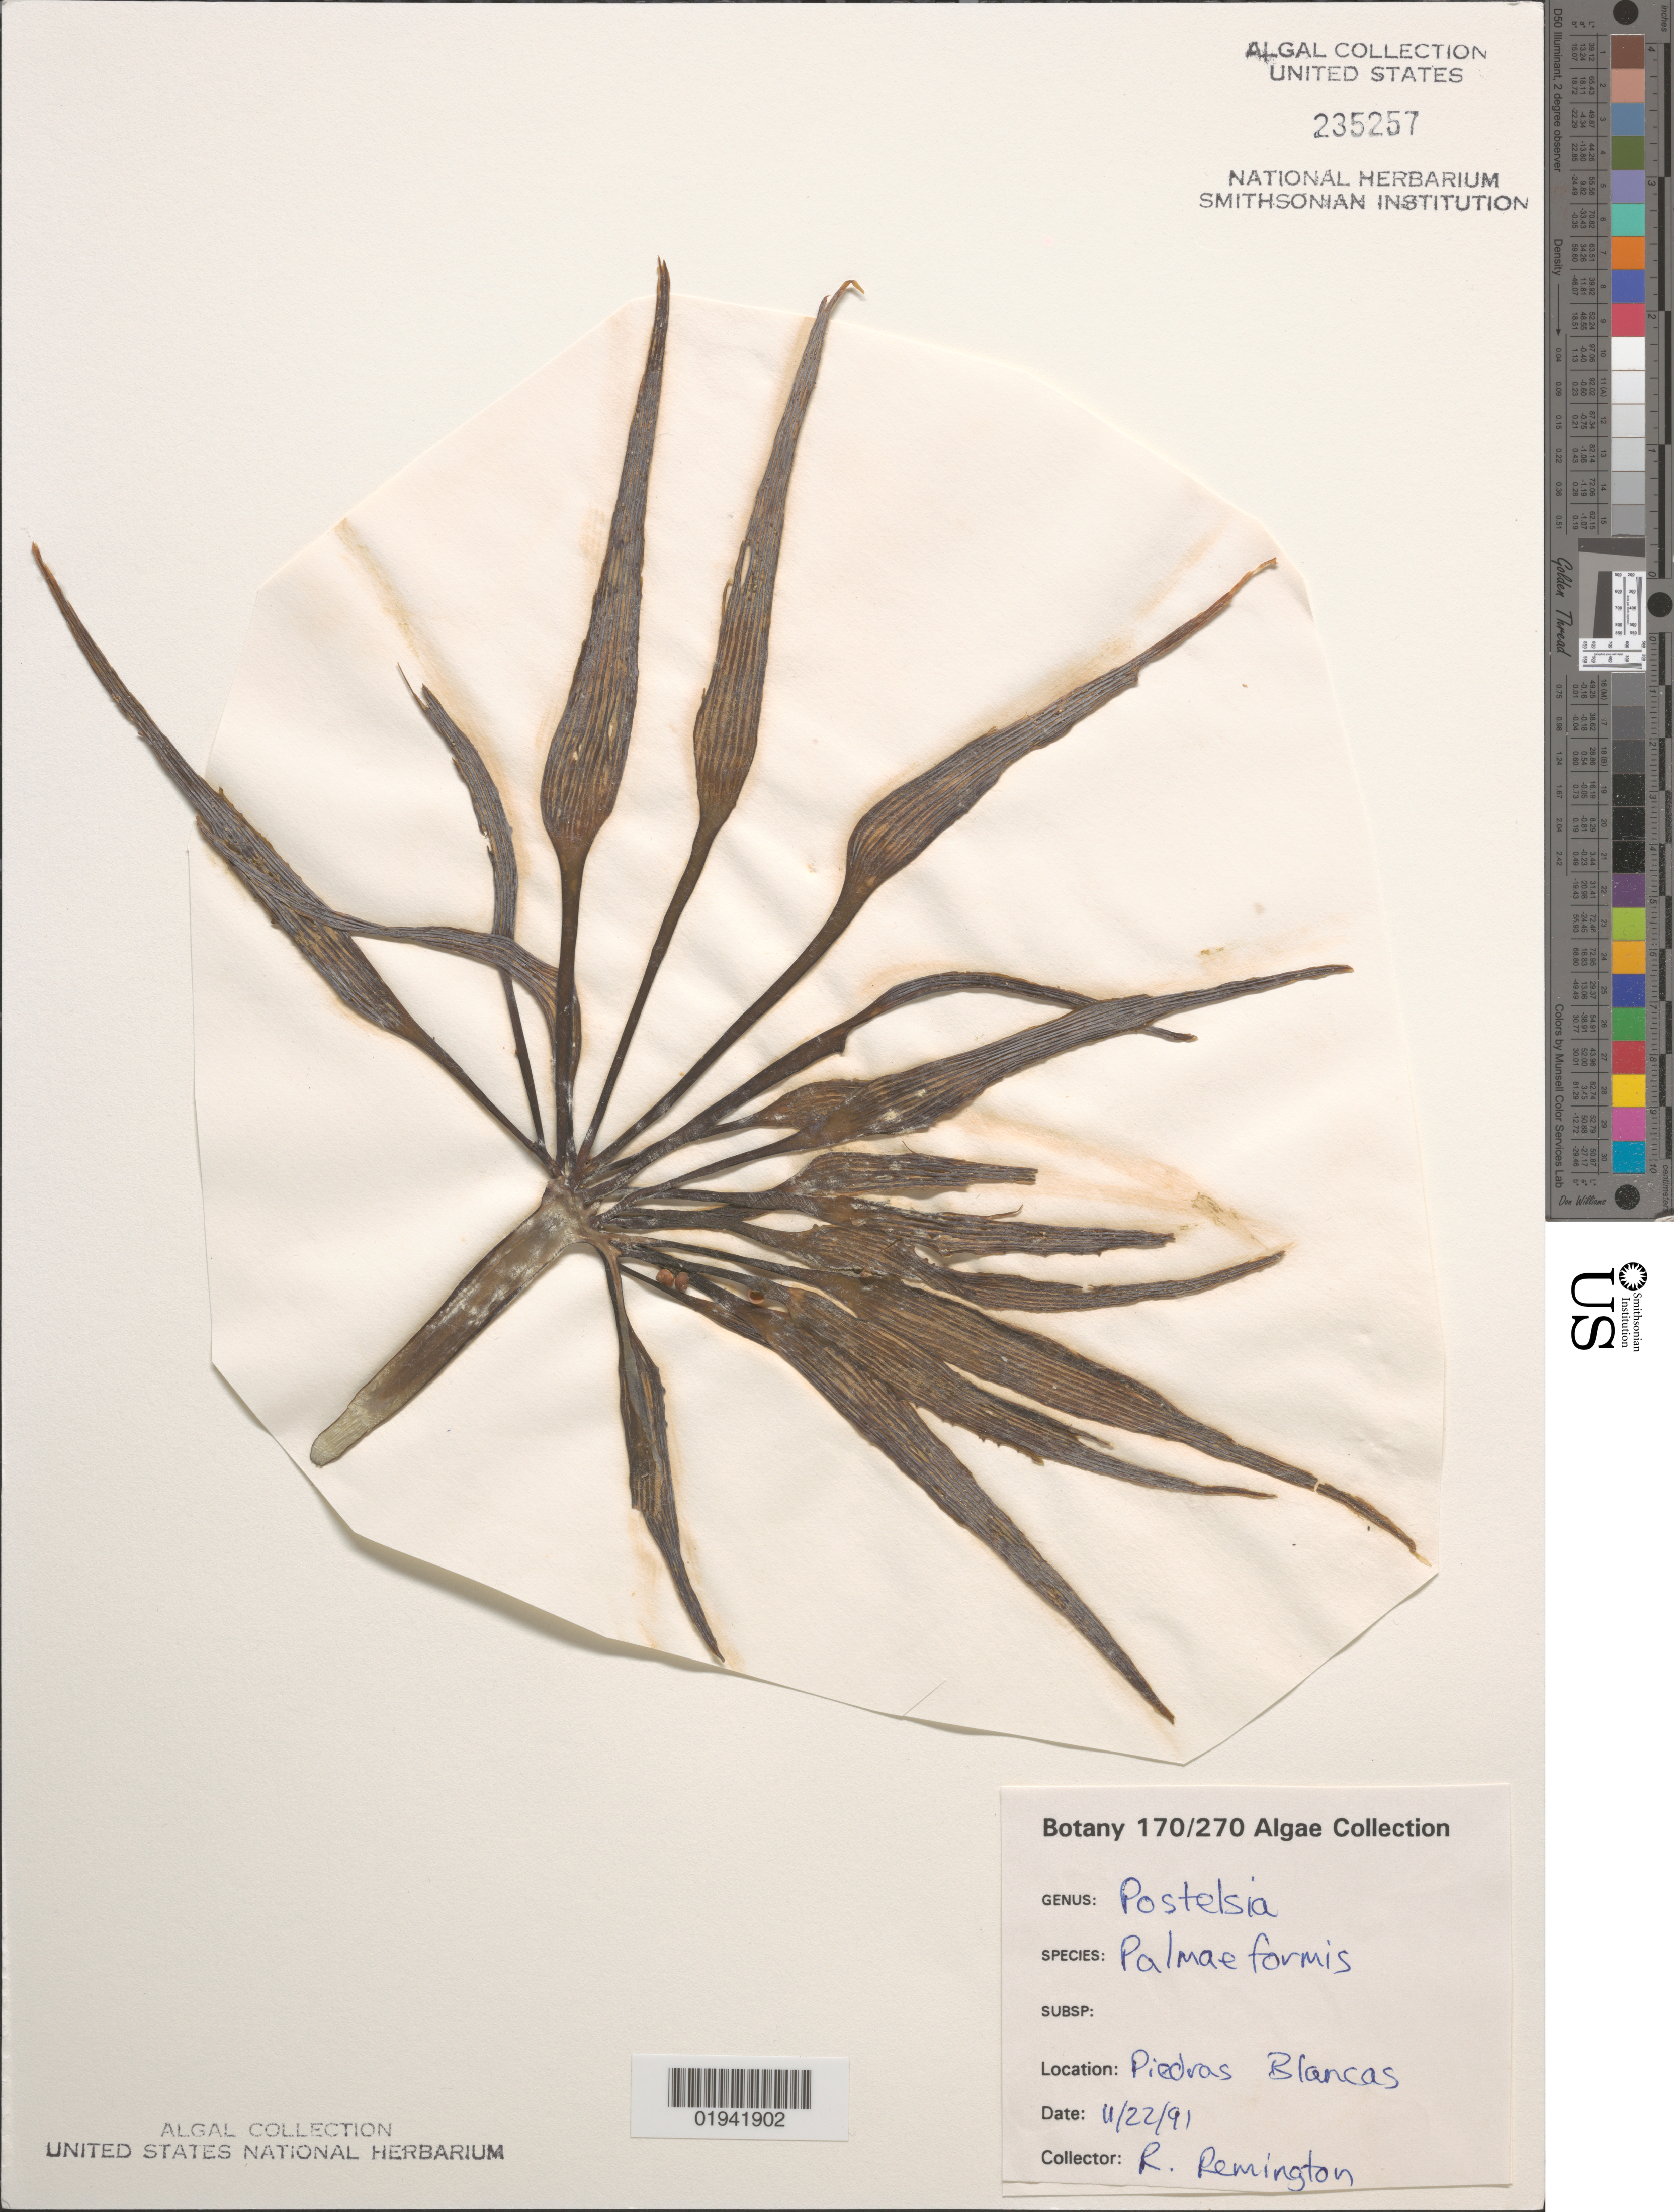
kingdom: Chromista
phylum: Ochrophyta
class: Phaeophyceae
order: Laminariales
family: Laminariaceae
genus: Postelsia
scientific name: Postelsia palmaeformis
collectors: R. Remington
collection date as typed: Transcribed d/m/y: 22/11/91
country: United States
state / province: California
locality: Piedras Blancas.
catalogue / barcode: US 235257